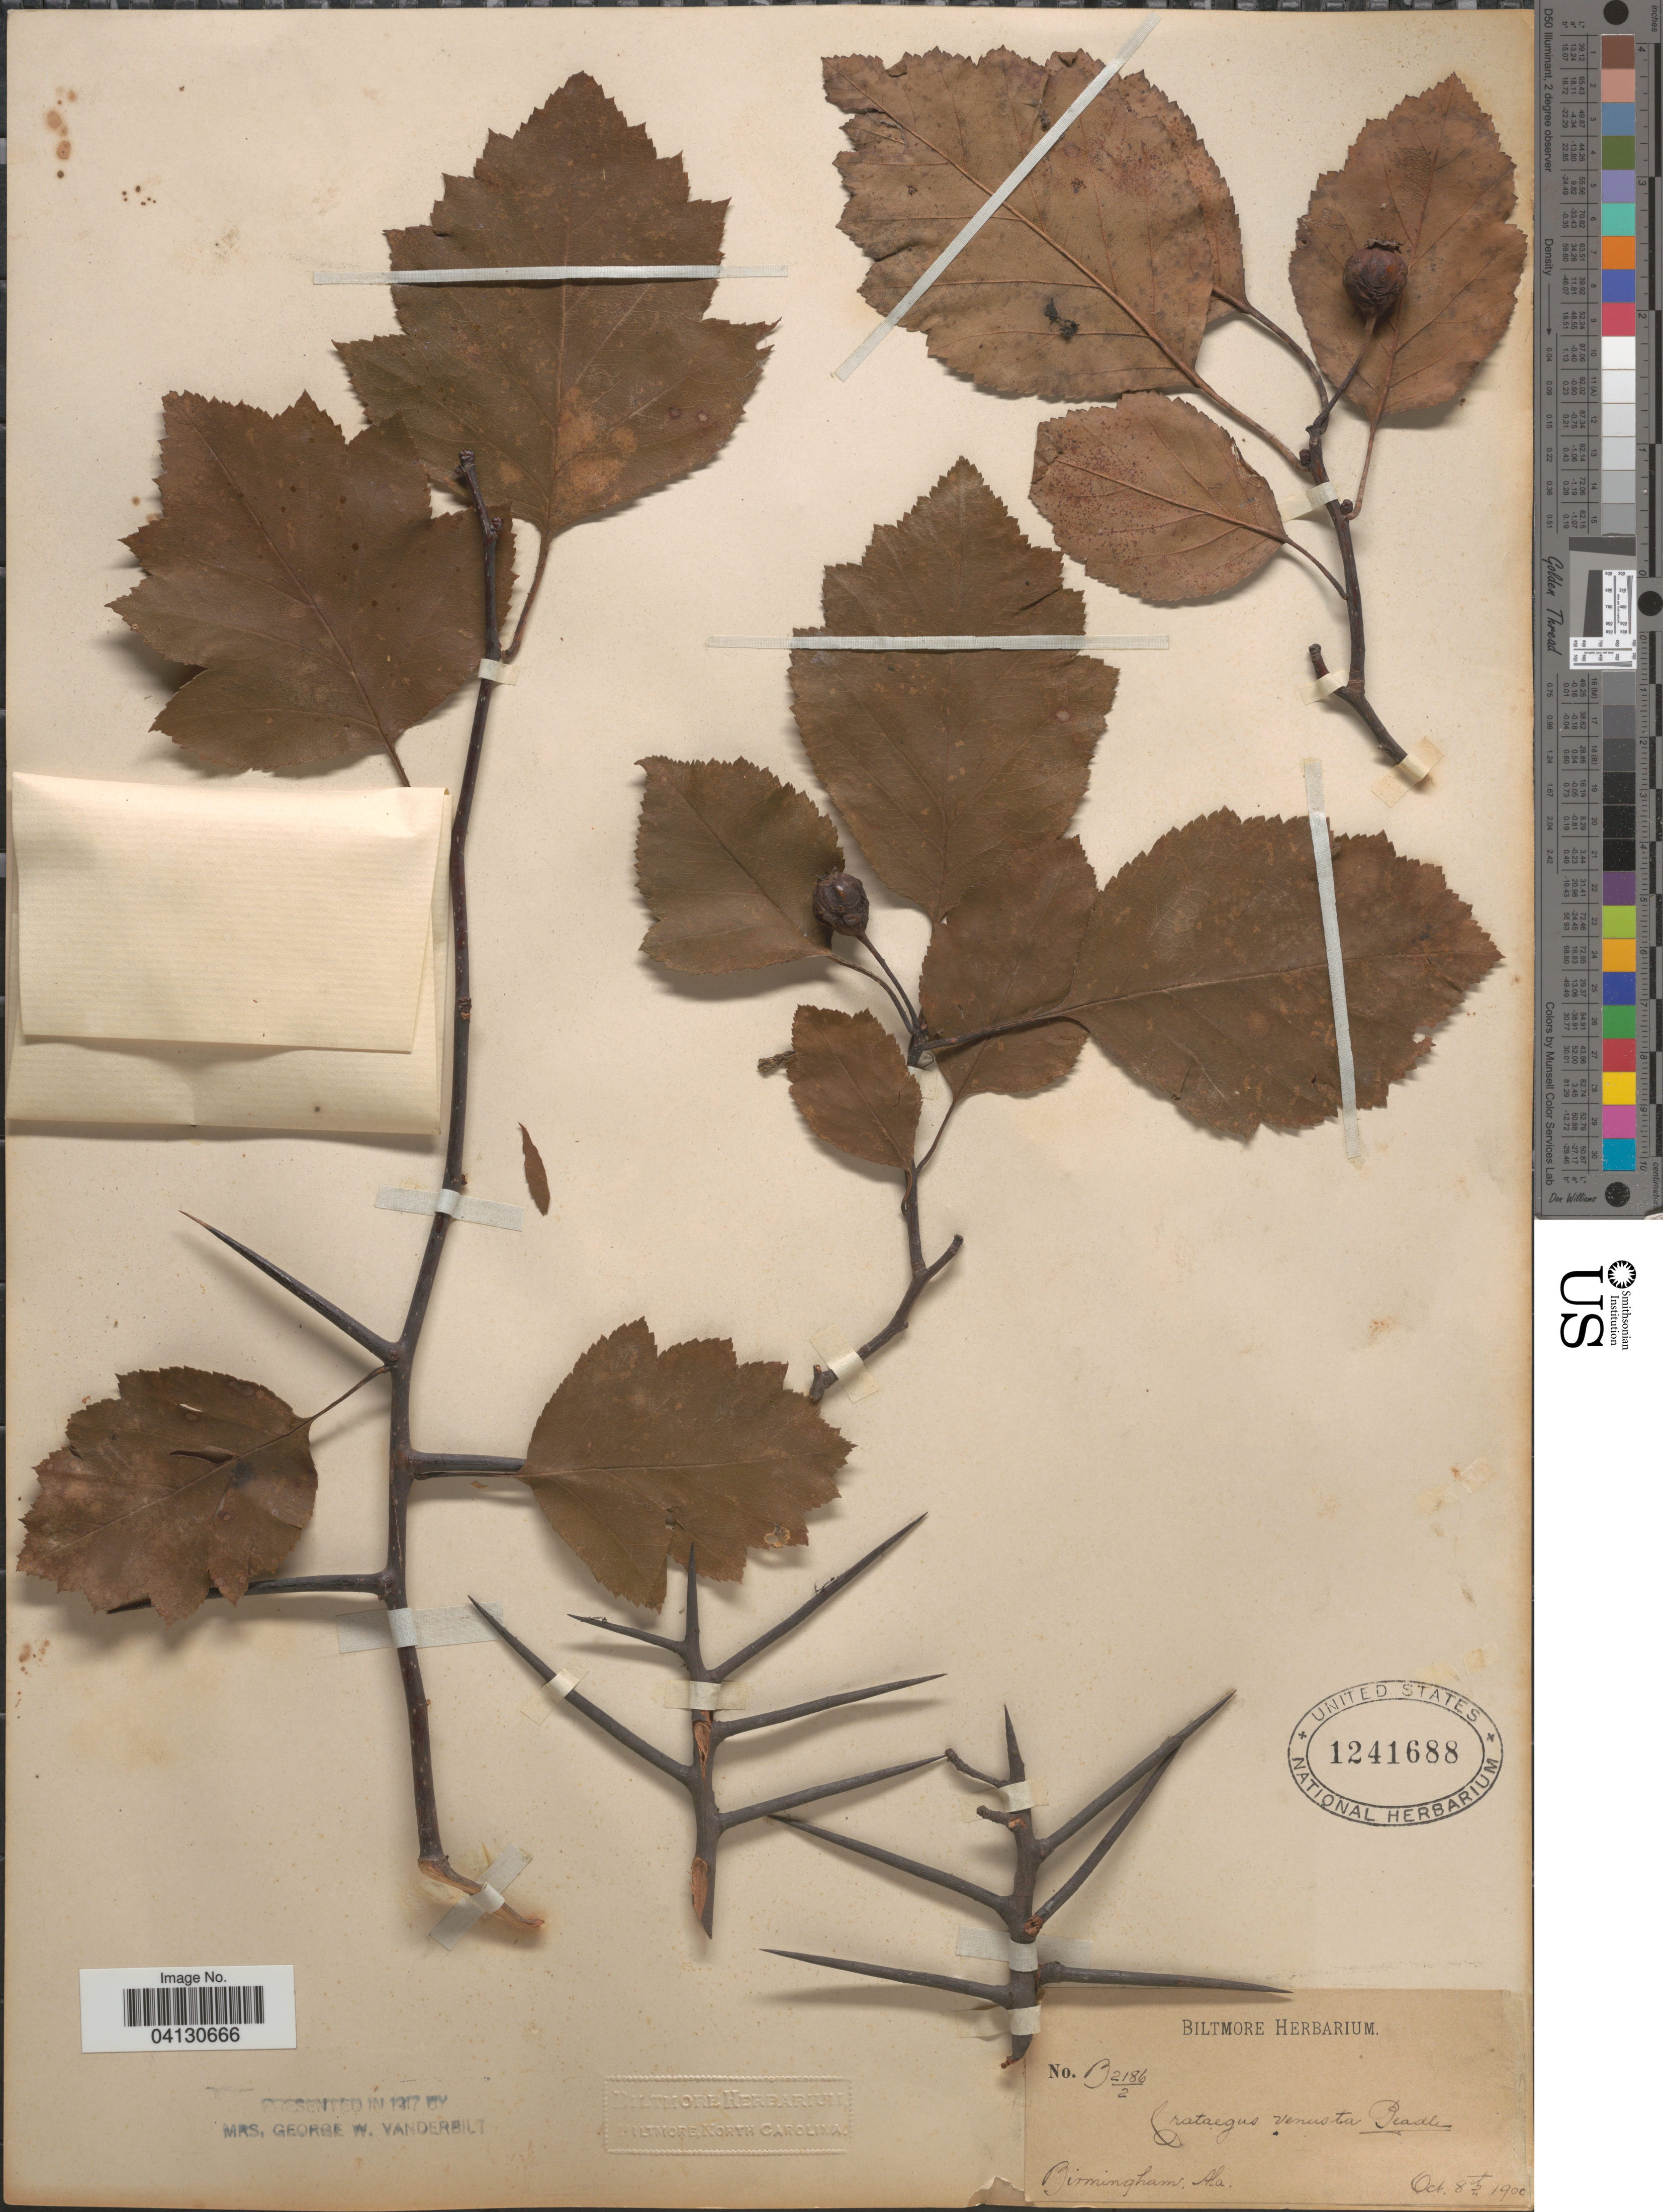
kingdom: Plantae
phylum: Tracheophyta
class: Magnoliopsida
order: Rosales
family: Rosaceae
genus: Crataegus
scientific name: Crataegus venusta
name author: Beadle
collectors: ex herb. Biltmore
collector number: B2186/2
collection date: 1900-10-08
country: United States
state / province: Alabama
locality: Birmingham.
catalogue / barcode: US 1241688